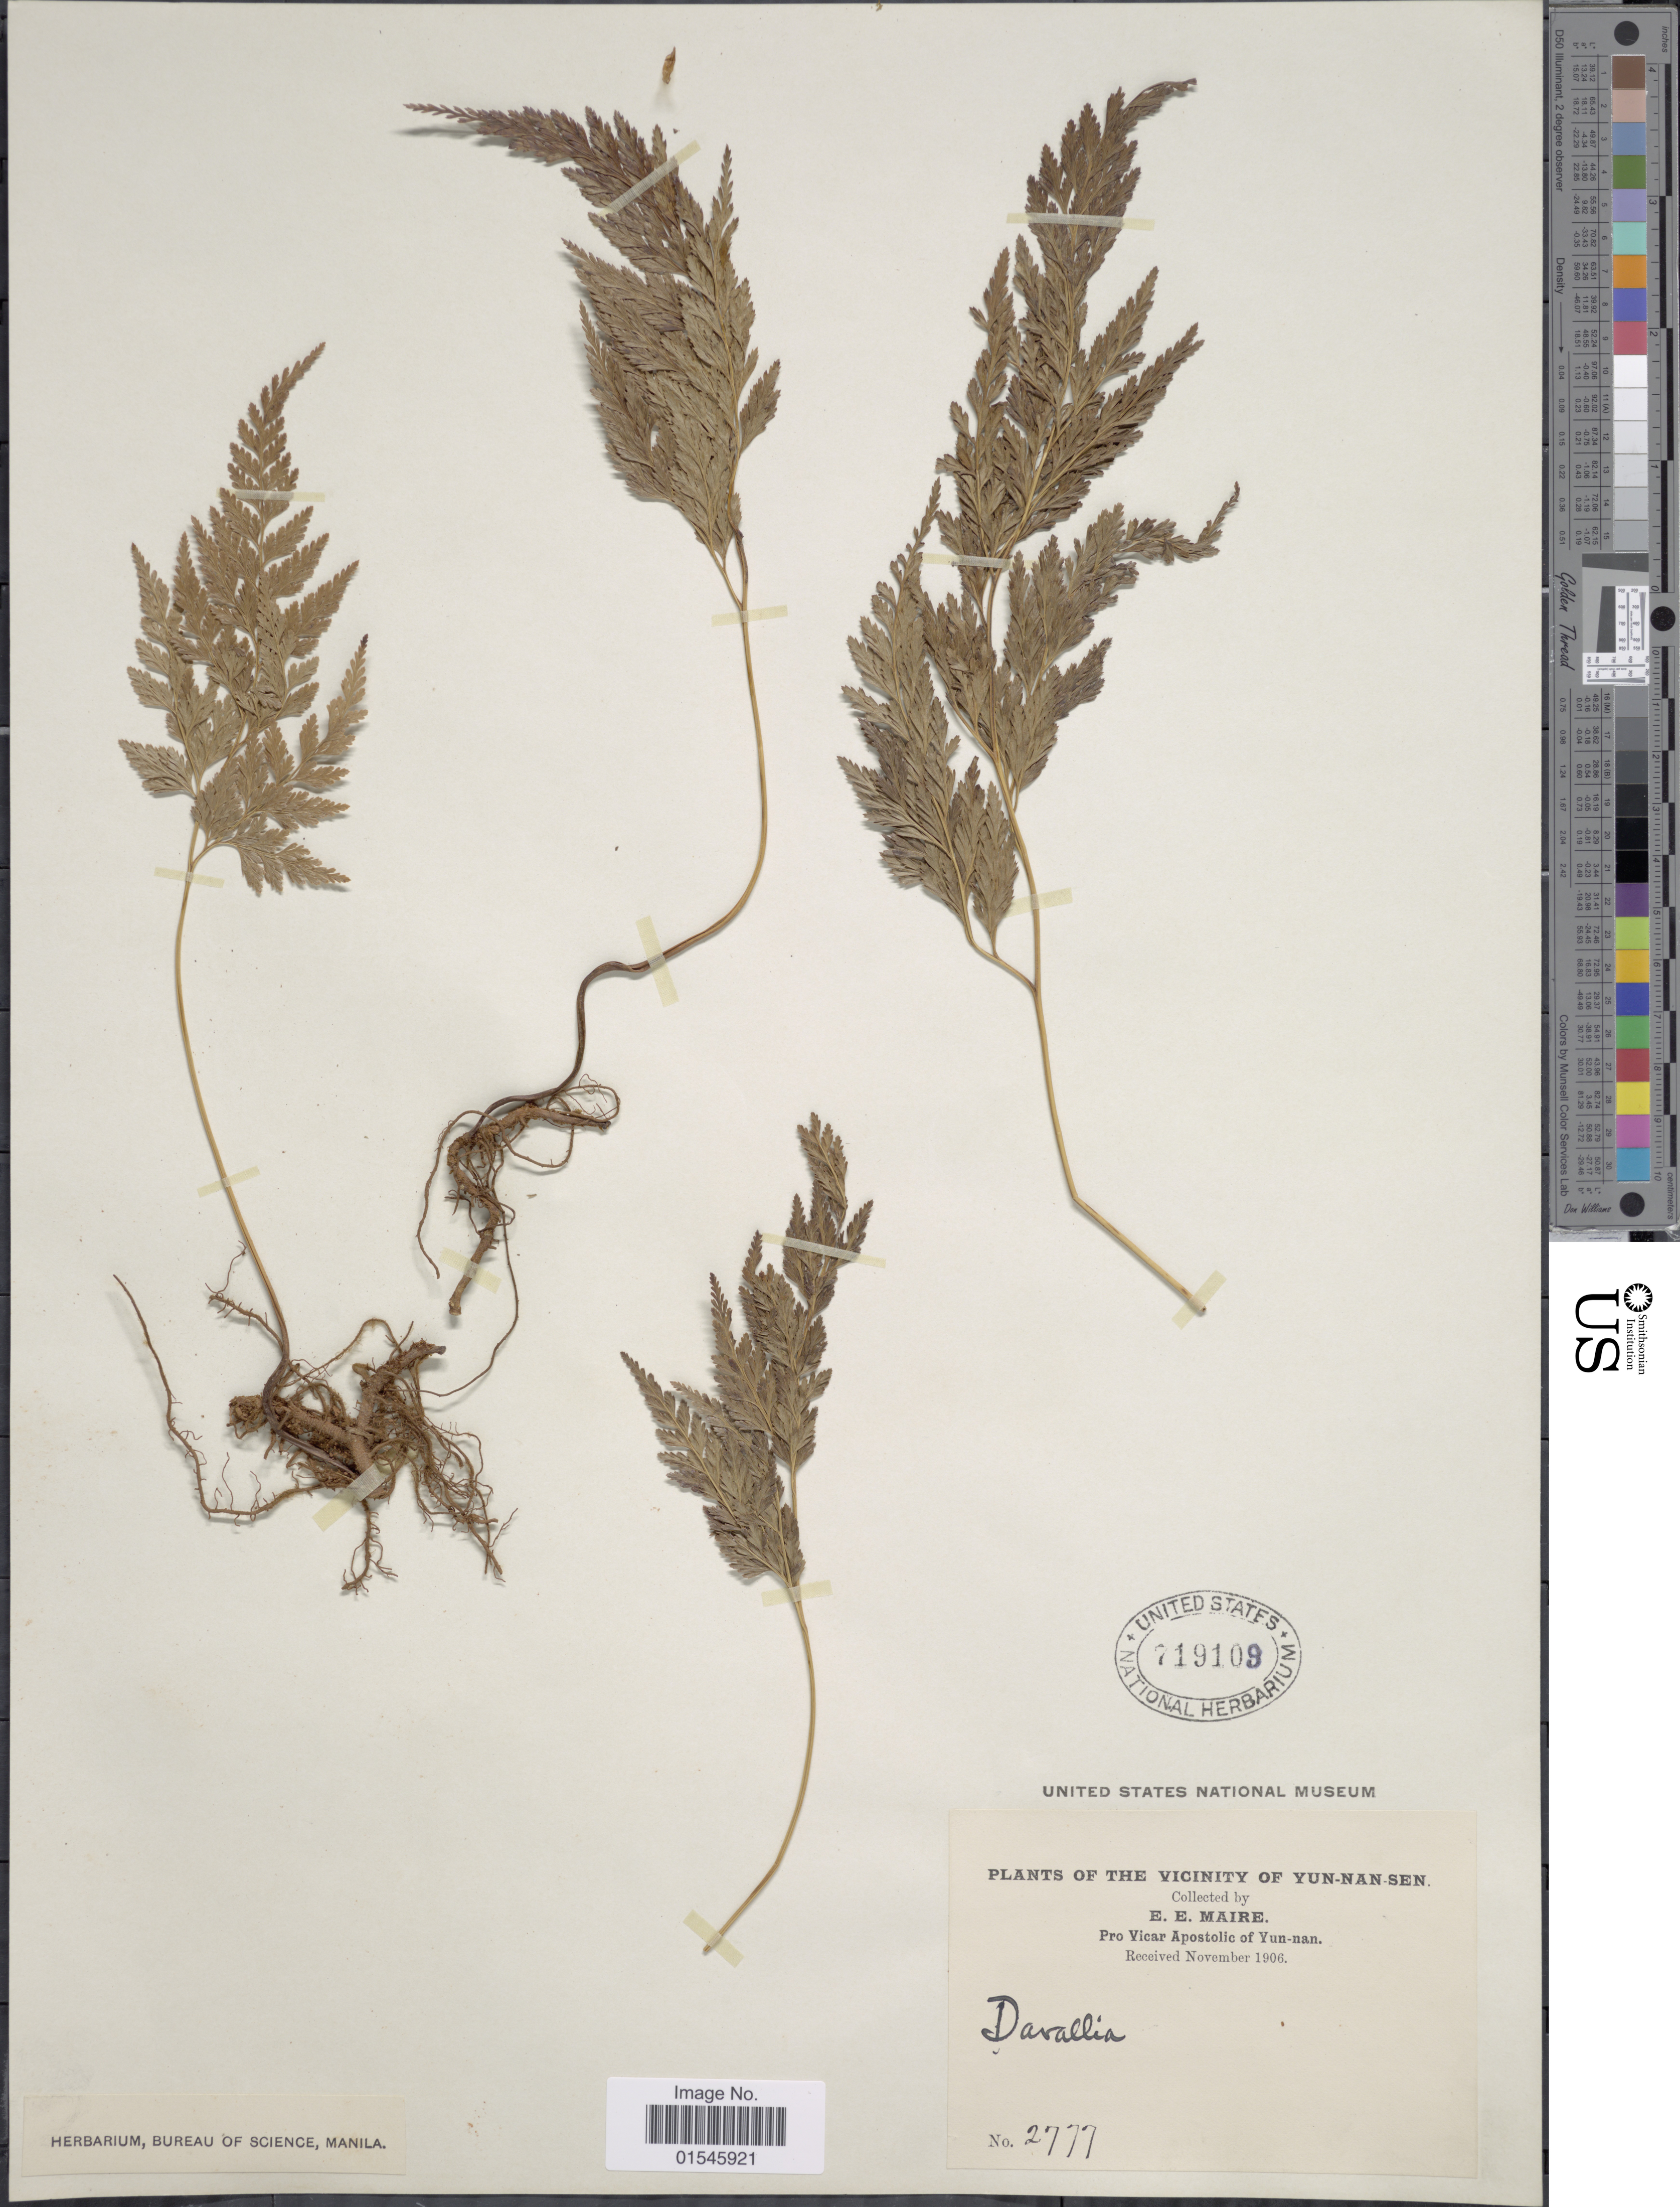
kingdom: Plantae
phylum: Tracheophyta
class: Polypodiopsida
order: Polypodiales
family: Hypodematiaceae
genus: Leucostegia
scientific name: Leucostegia sp.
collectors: E. E. Maire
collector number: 2777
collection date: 1906-11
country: China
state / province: Yunnan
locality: The Vicinity of Yun-Nen-Sen, Pro Vicar Apostolic of Yun-nan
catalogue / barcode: US 719109